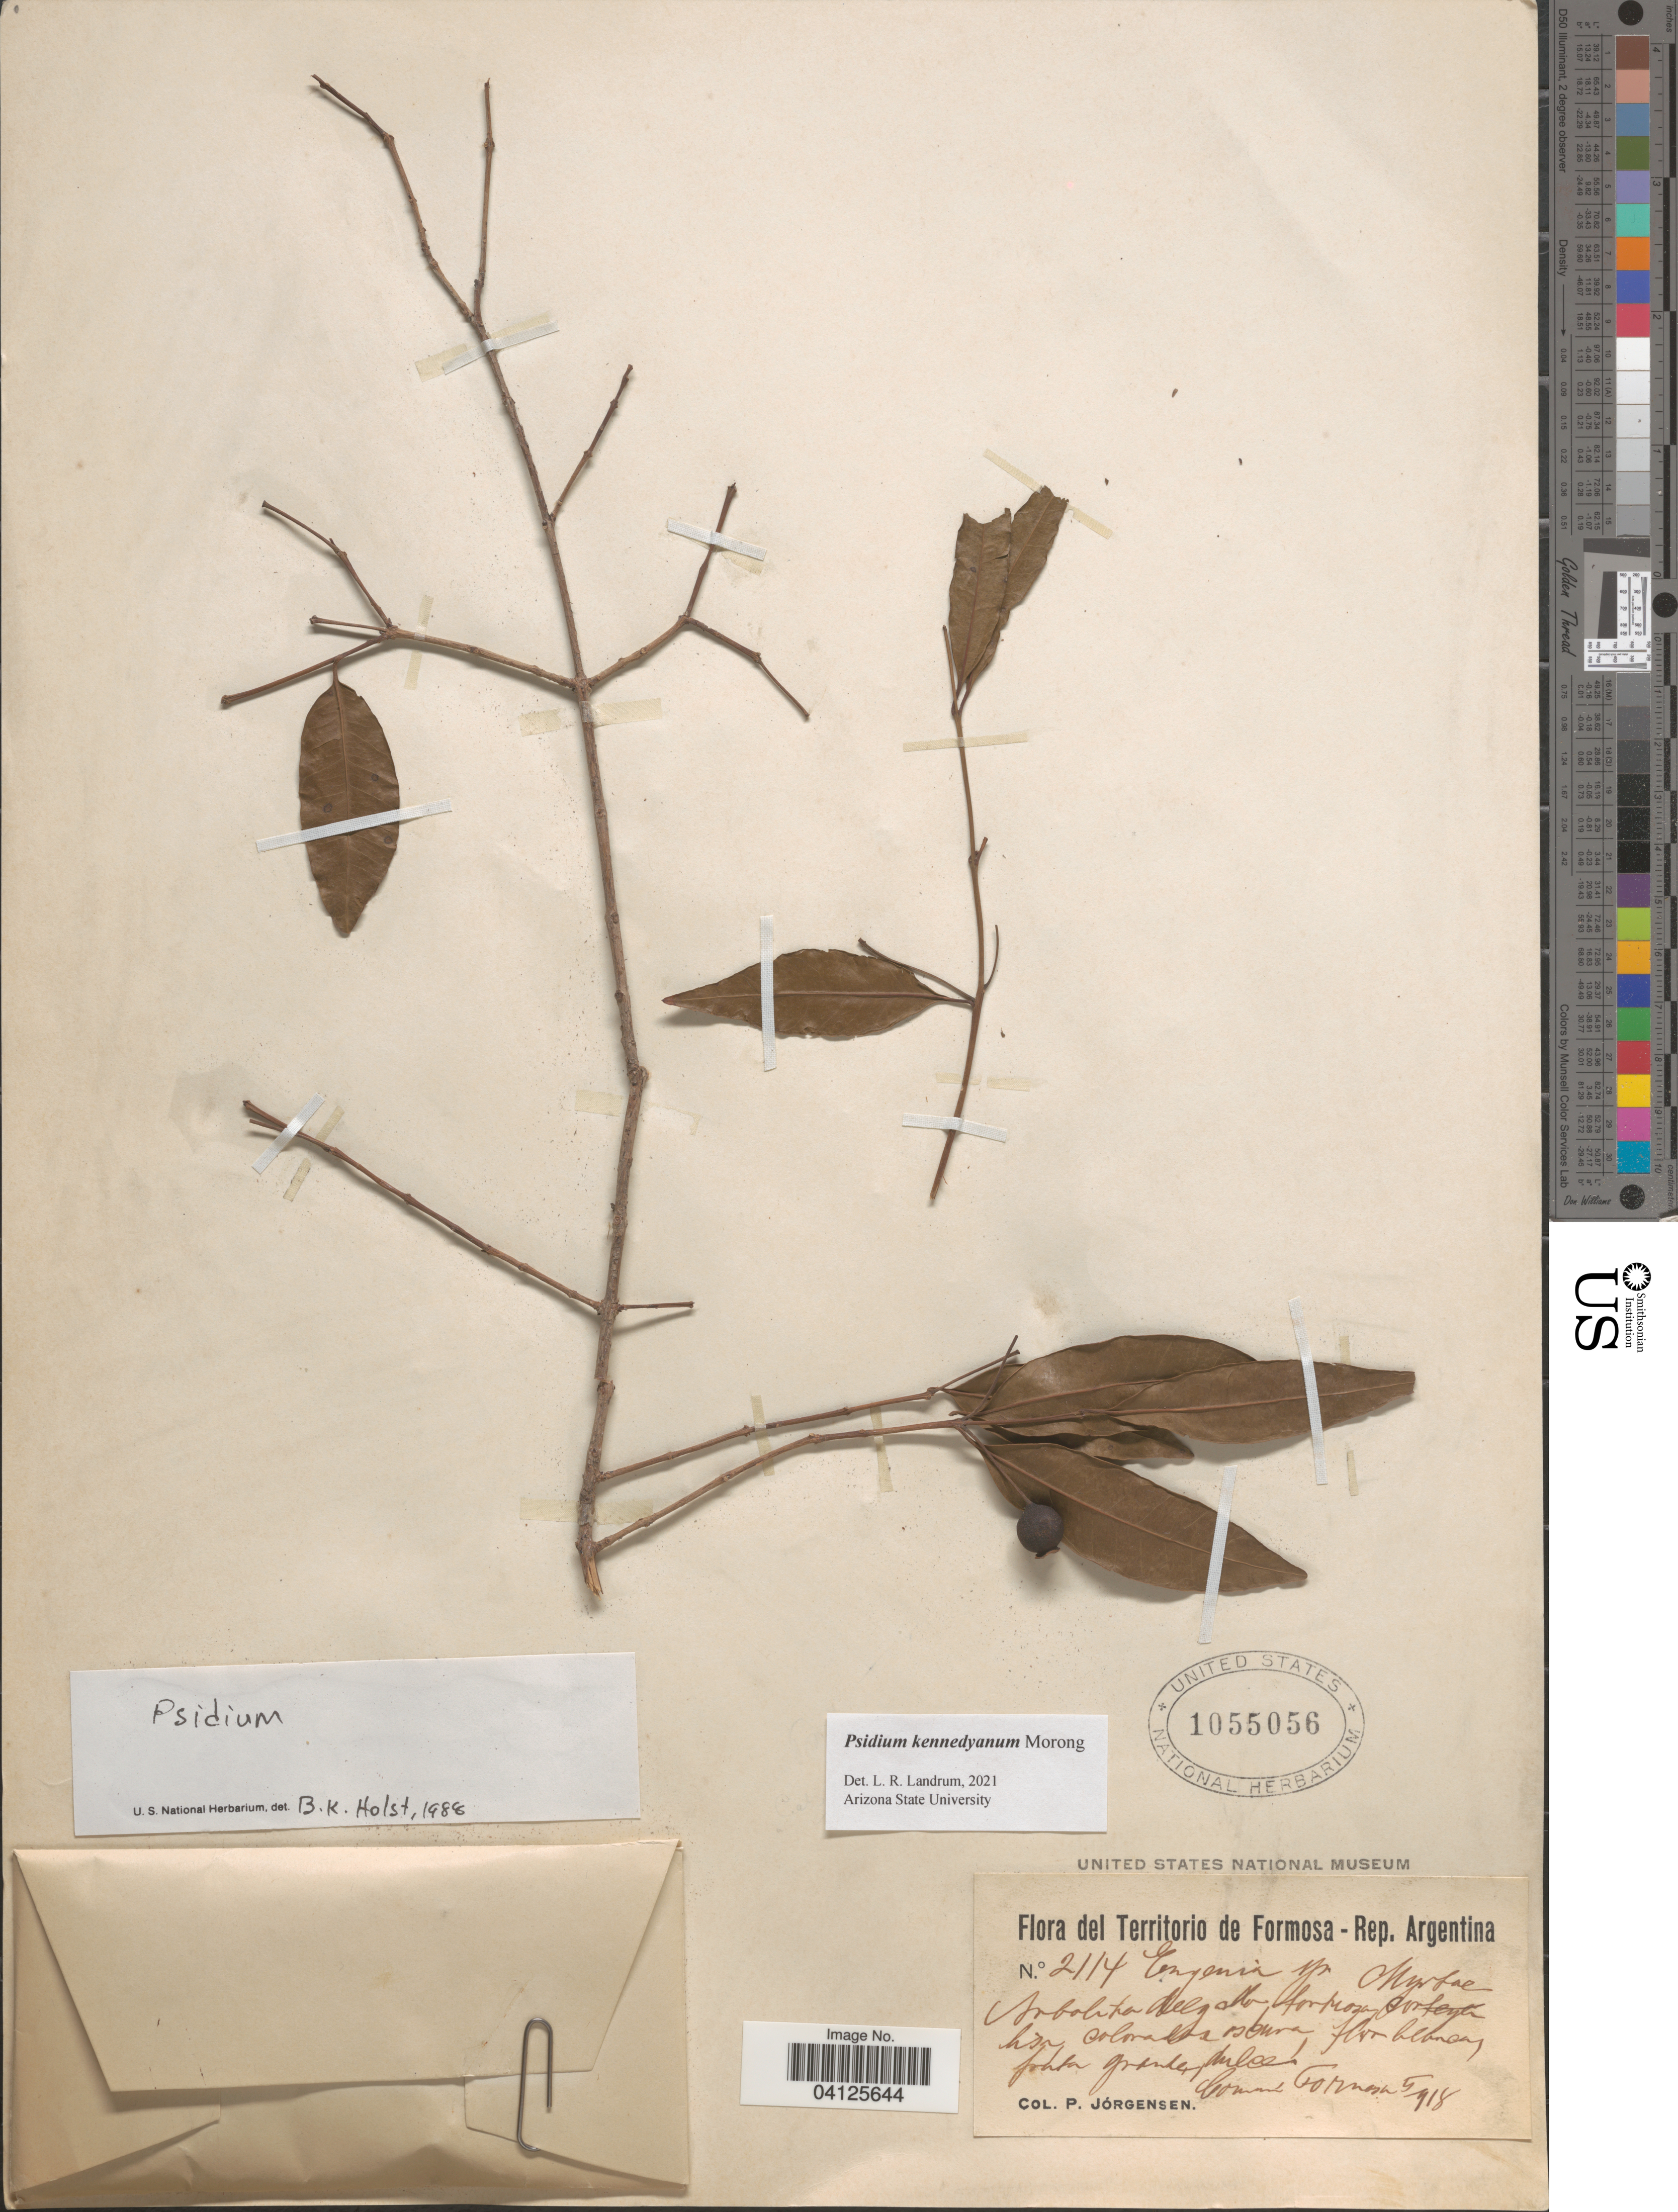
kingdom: Plantae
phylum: Tracheophyta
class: Magnoliopsida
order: Myrtales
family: Myrtaceae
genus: Psidium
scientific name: Psidium kennedyanum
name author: Morong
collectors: P. Jörgensen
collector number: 2114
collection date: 1918-05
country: Argentina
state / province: Formosa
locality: Territorio de Formosa - Rep. Argentina. Comun Formosa.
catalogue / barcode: US 1055056